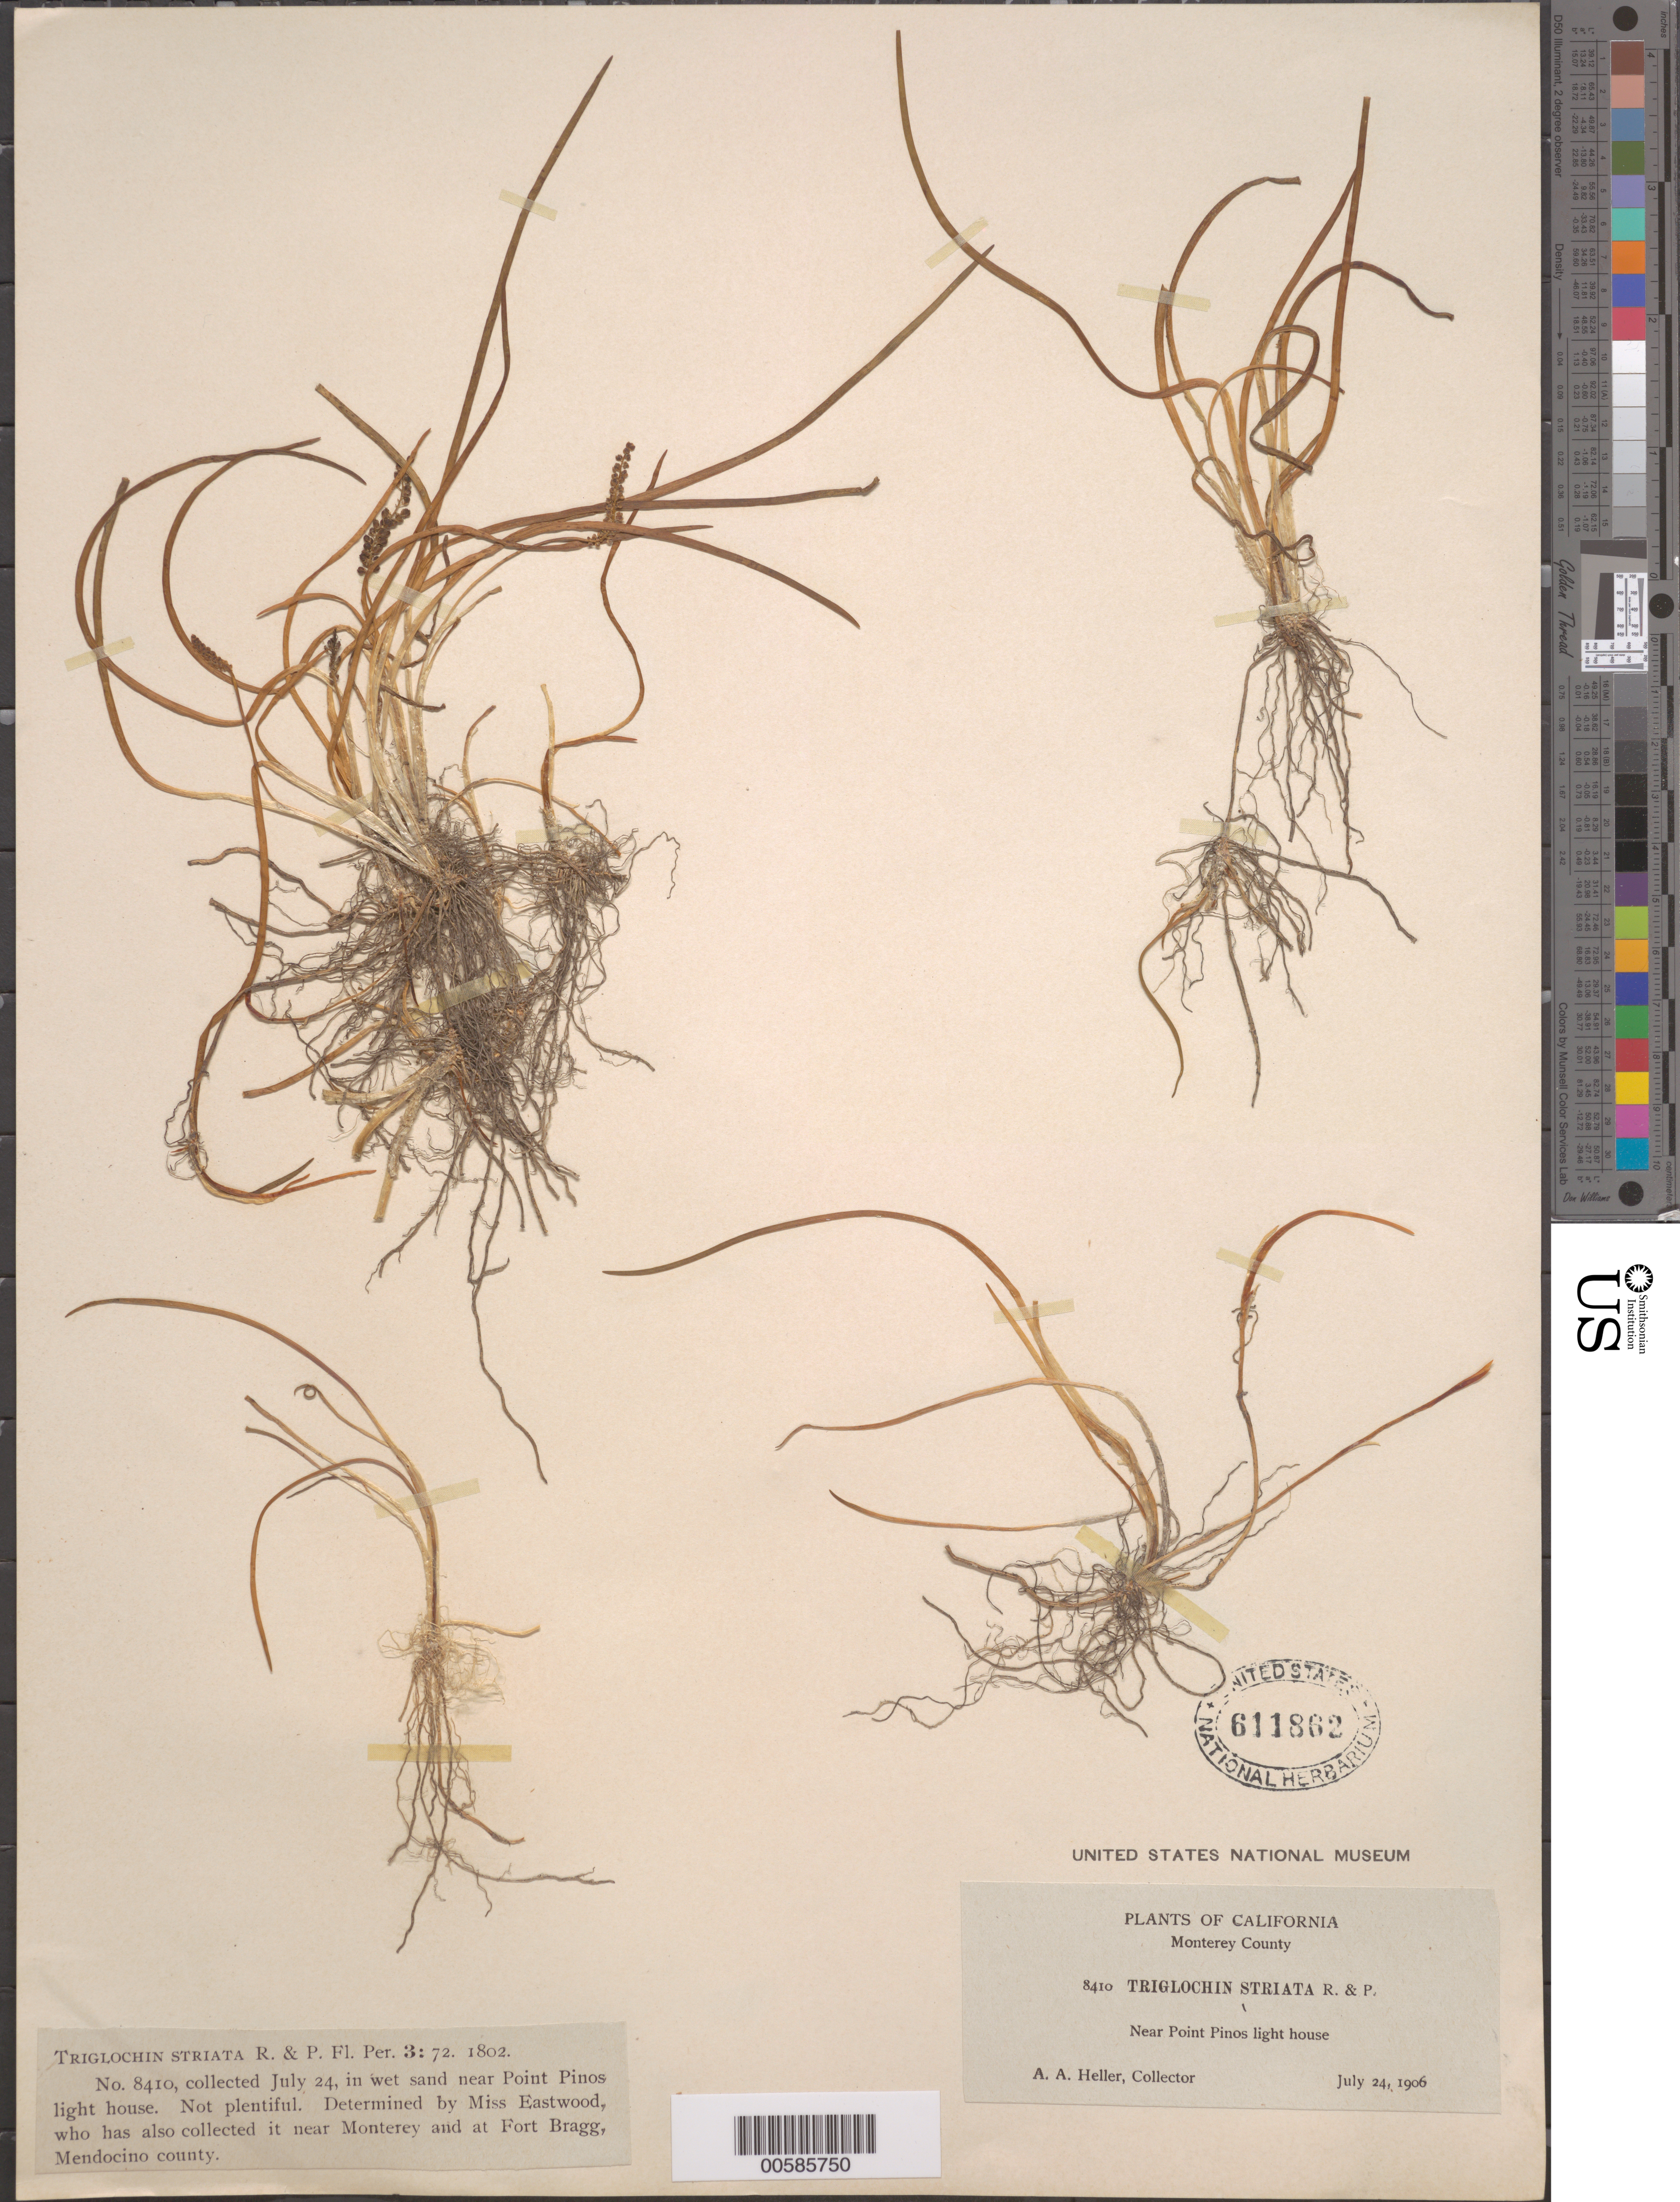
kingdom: Plantae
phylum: Tracheophyta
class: Liliopsida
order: Alismatales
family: Juncaginaceae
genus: Triglochin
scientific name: Triglochin striata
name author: Ruiz & Pav.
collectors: A. A. Heller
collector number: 8410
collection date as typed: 24 Jul 1906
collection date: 1906-07-24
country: United States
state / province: California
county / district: Monterey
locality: Near Point Pinos light house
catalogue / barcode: US 611862